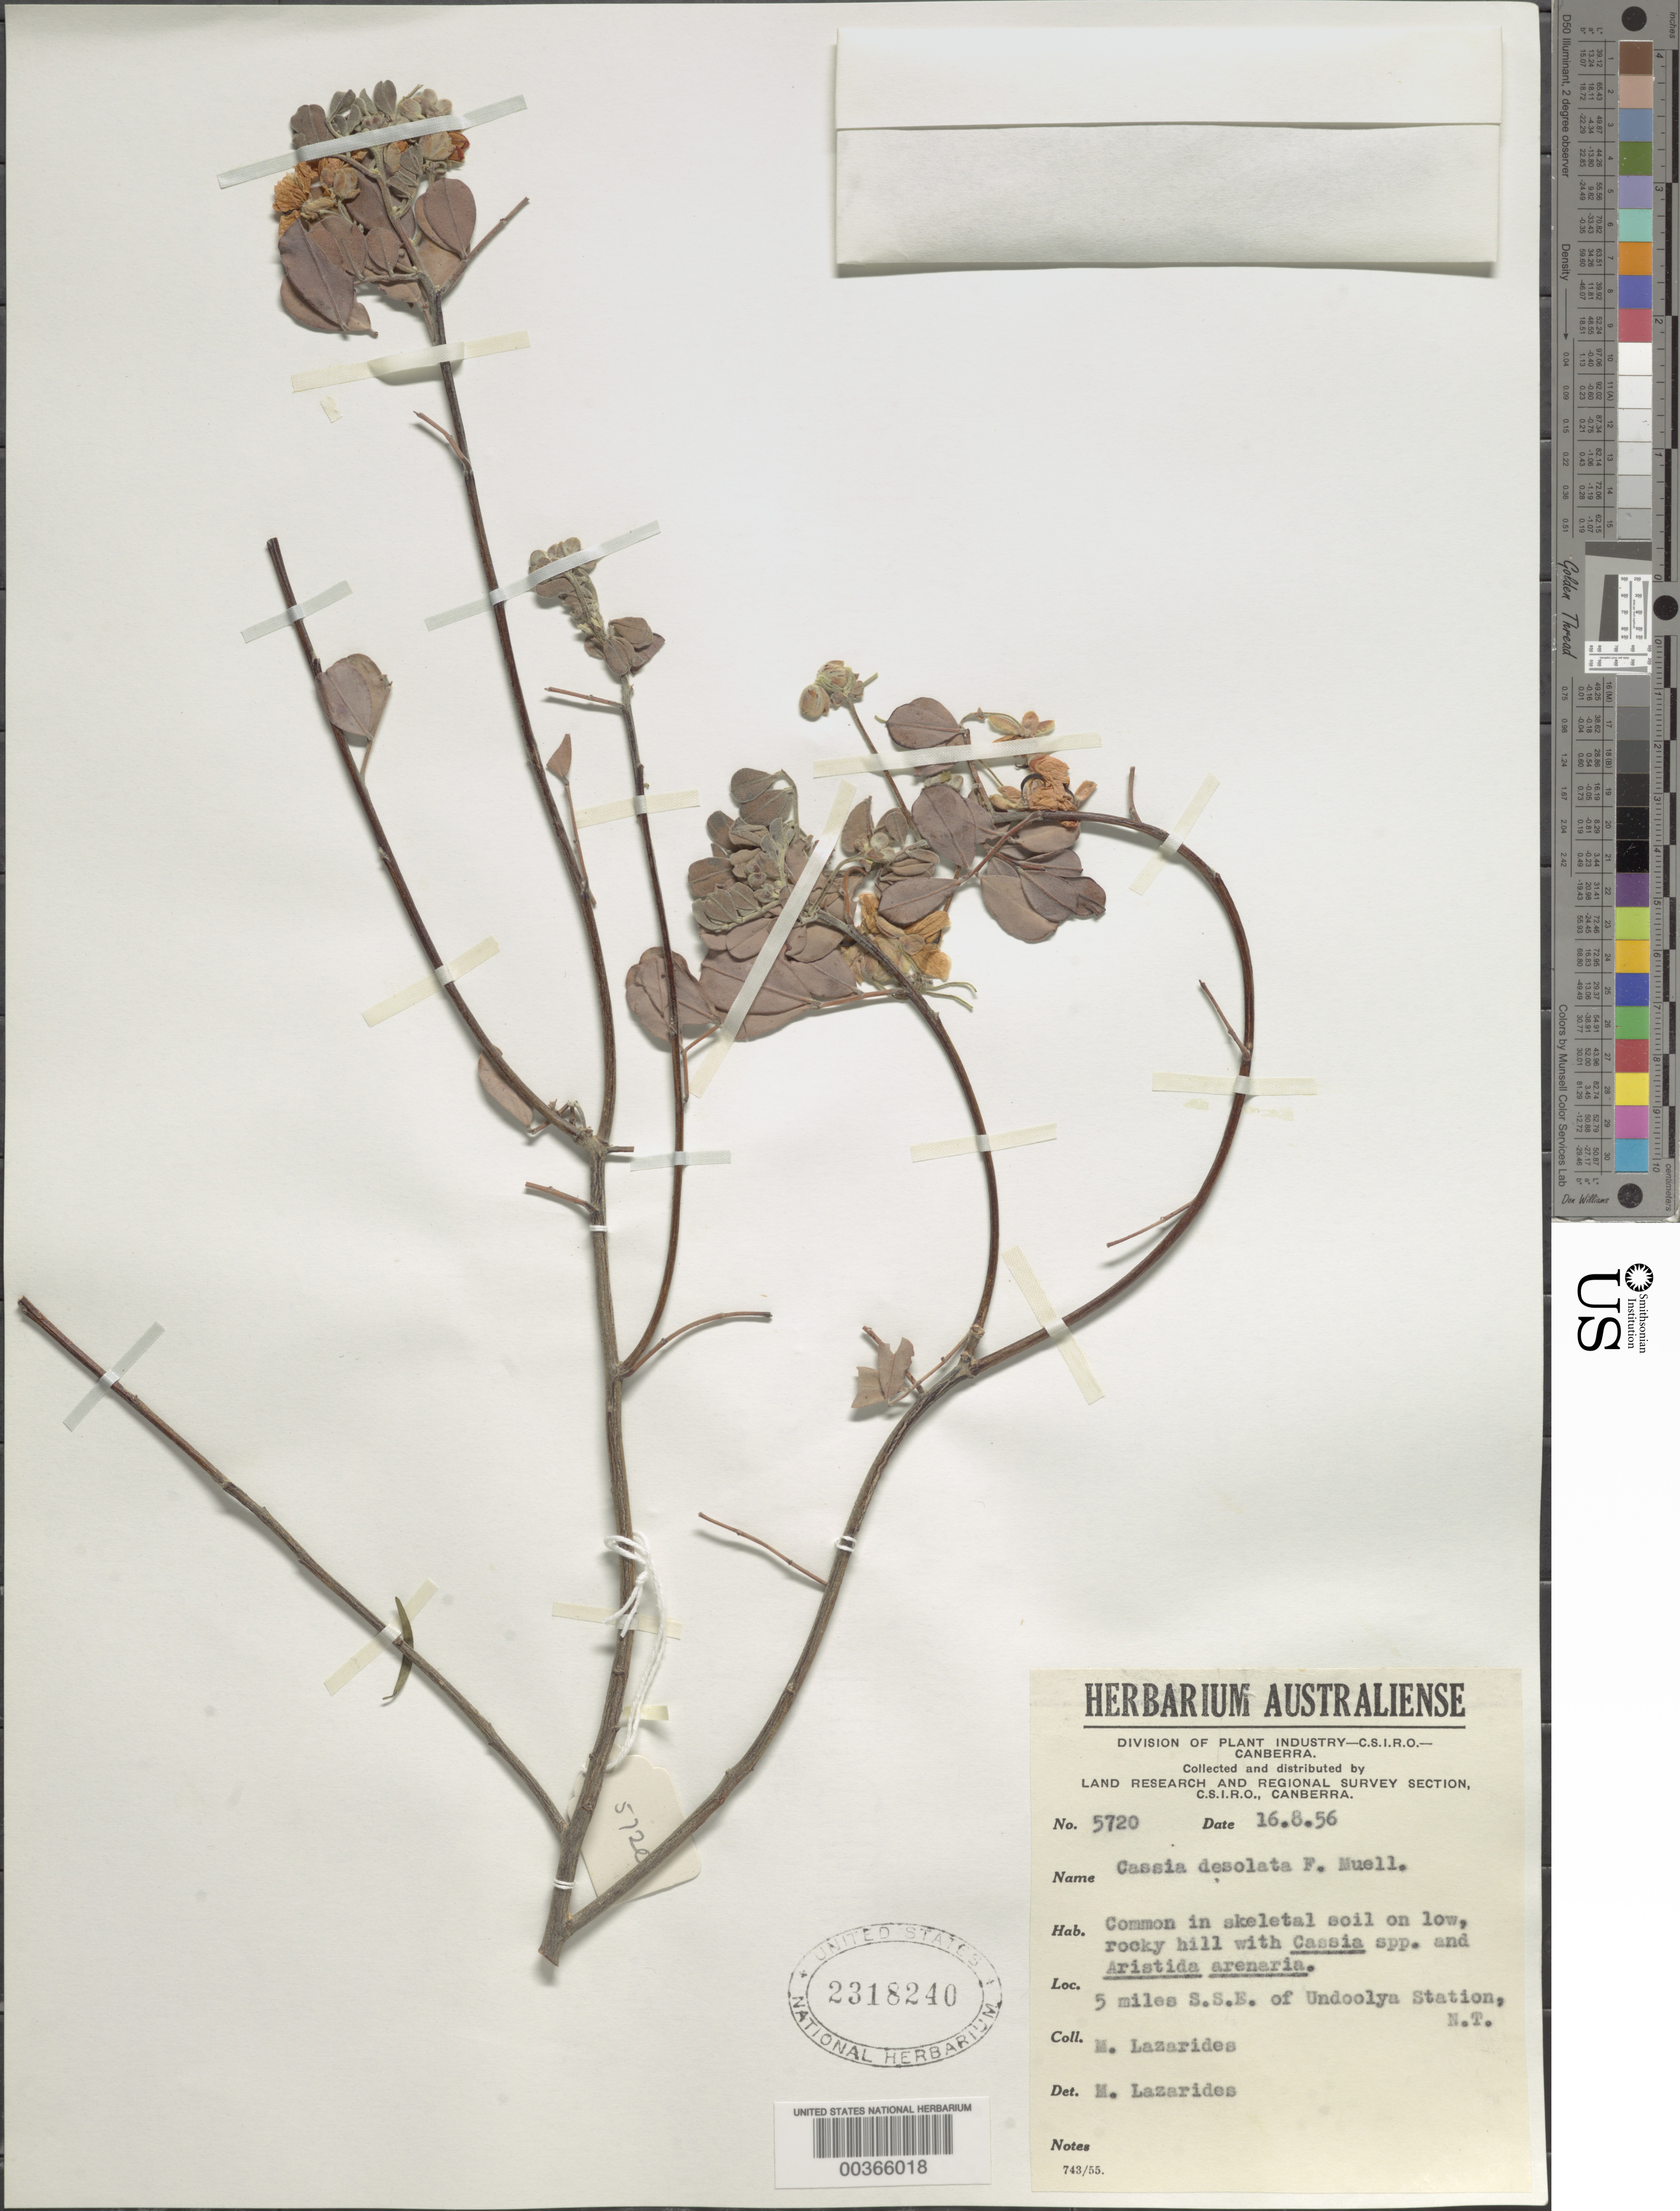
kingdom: Plantae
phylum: Tracheophyta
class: Magnoliopsida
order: Fabales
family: Fabaceae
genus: Senna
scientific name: Senna artemisioides subsp. x sturtii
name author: (R. Br.) Randell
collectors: M. Lazarides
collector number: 5720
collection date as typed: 16 Aug 1956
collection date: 1956-08-16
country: Australia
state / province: Northern Territory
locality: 5 mi sse of undoolya statio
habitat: In skeletal soil on low rocky hill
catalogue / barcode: US 2318240